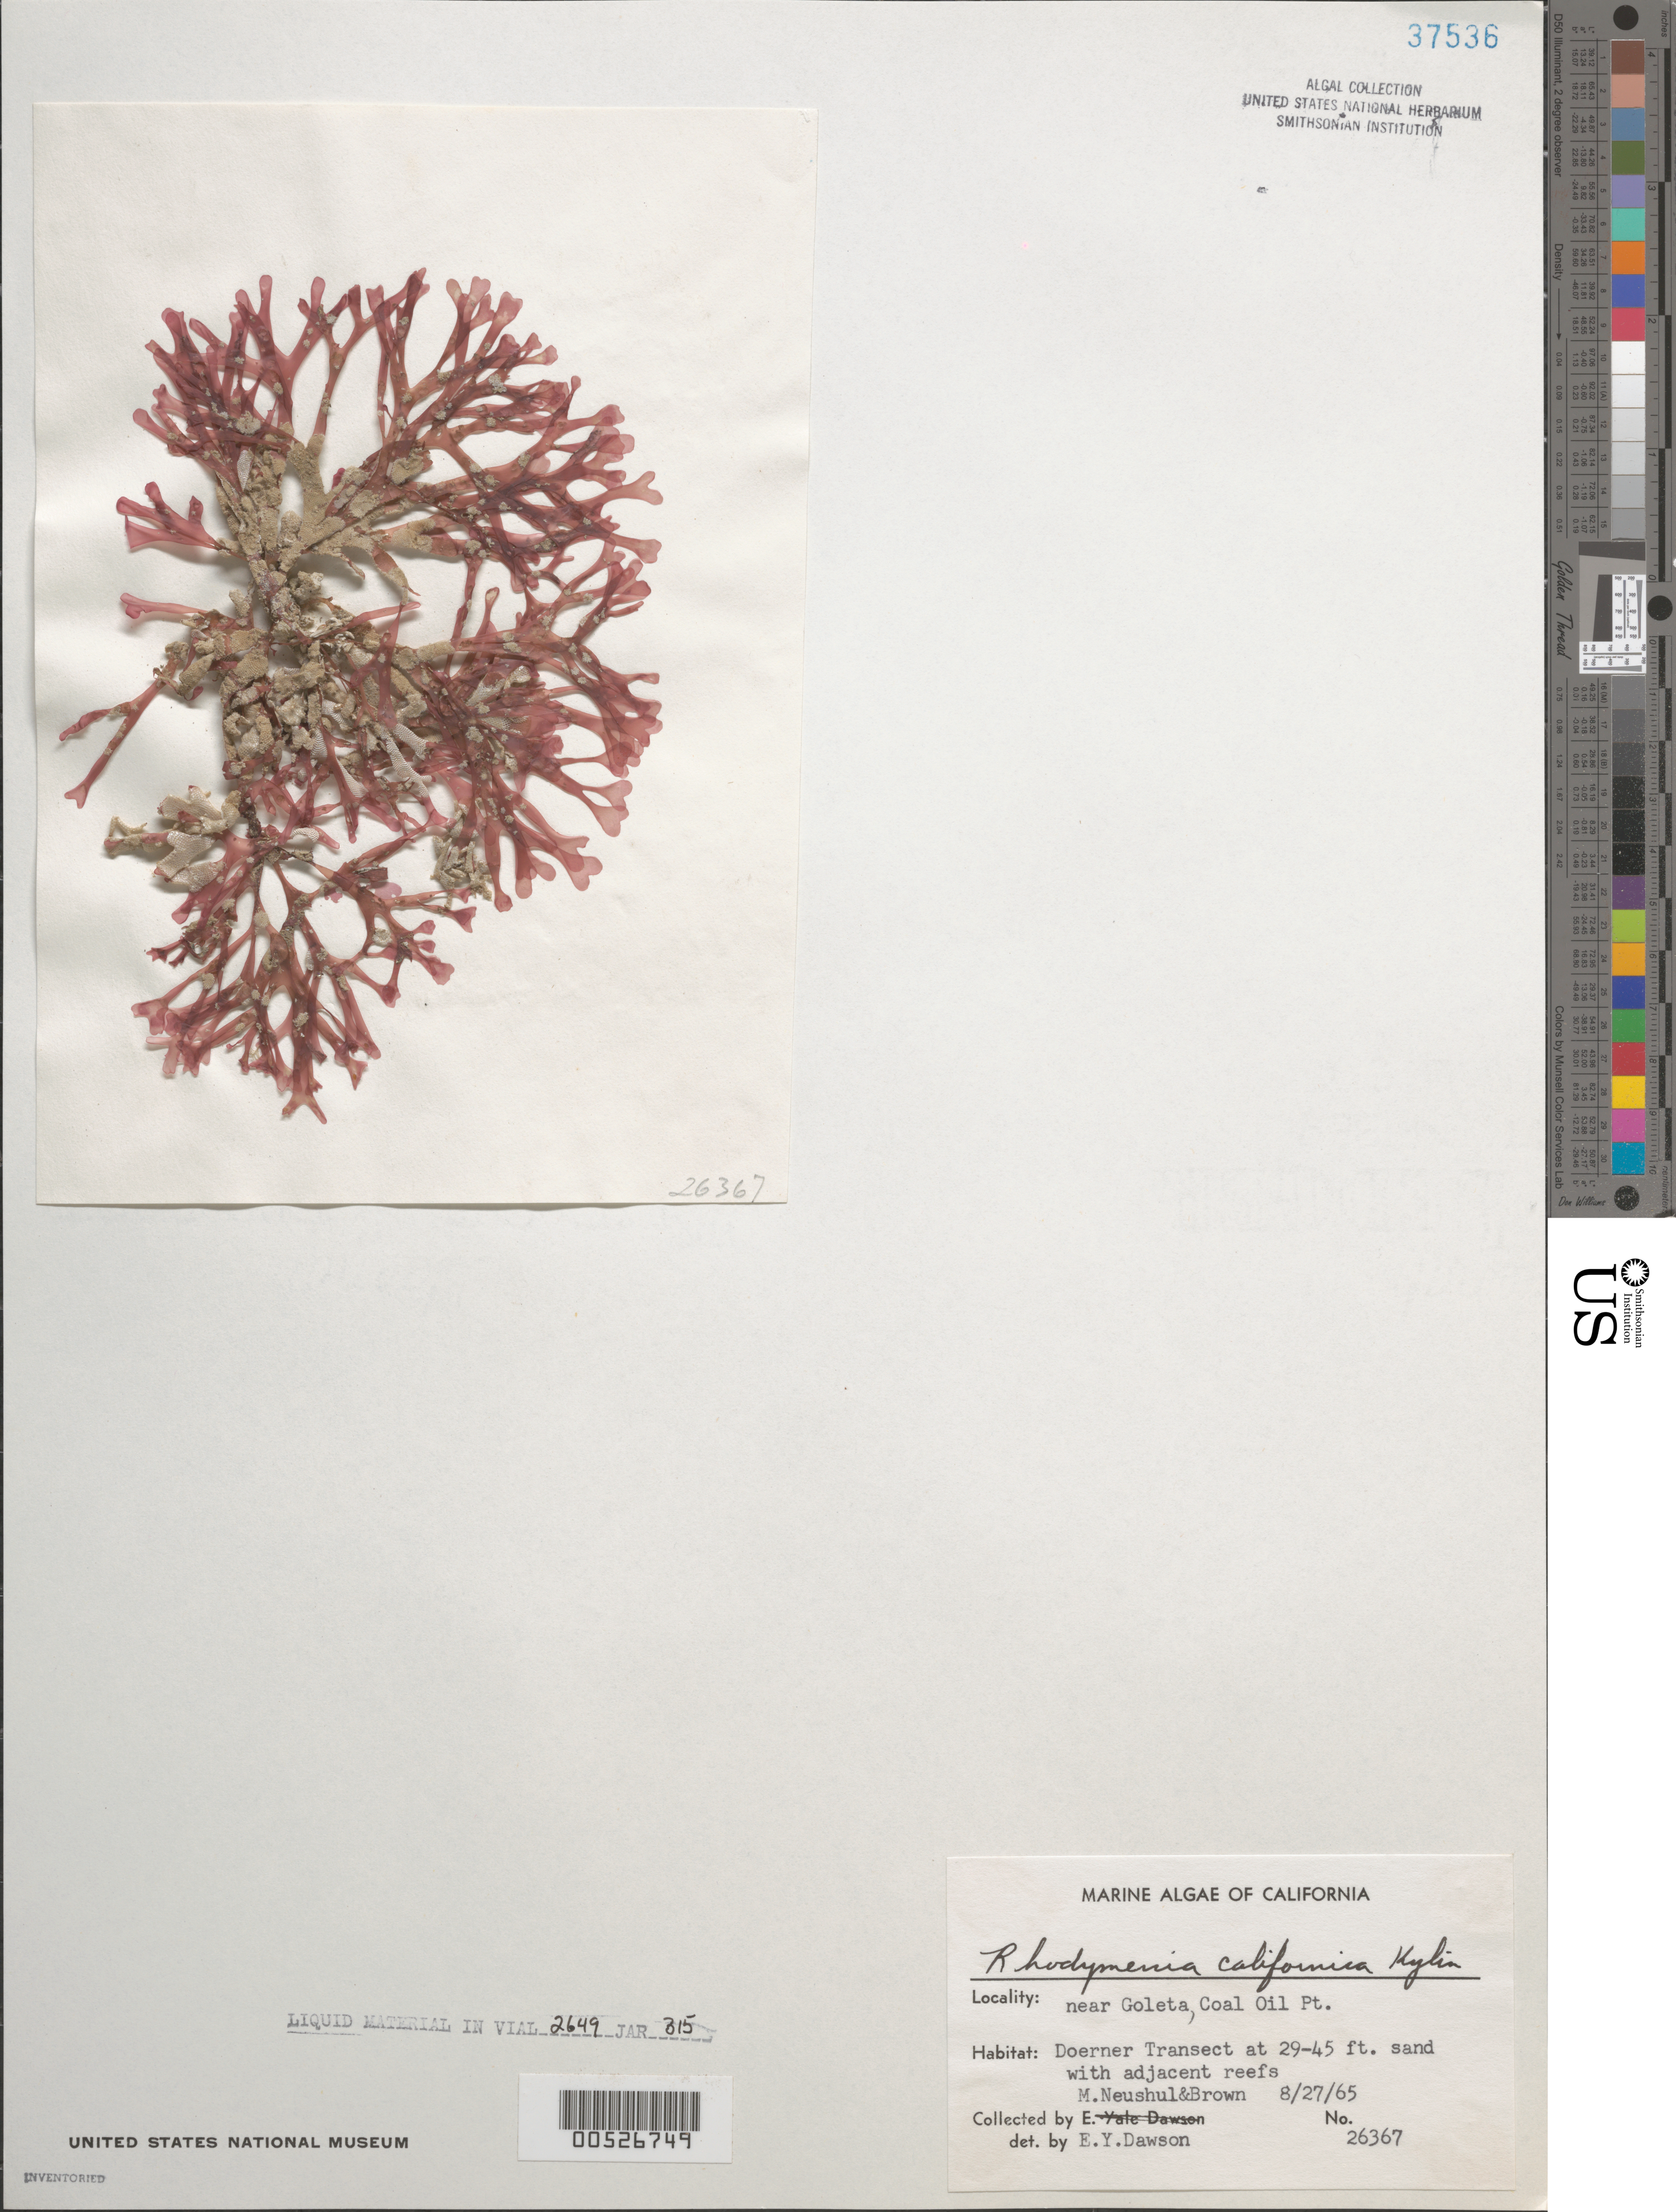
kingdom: Plantae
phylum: Rhodophyta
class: Florideophyceae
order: Rhodymeniales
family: Rhodymeniaceae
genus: Rhodymenia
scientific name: Rhodymenia californica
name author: Kylin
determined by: Dawson, E. Y.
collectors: M. Neushul & D. Brown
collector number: EYD 26367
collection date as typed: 27 Aug 1965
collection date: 1965-08-27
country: United States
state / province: California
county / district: Santa Barbara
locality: Coal Oil Point, near Goleta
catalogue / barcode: US 37536